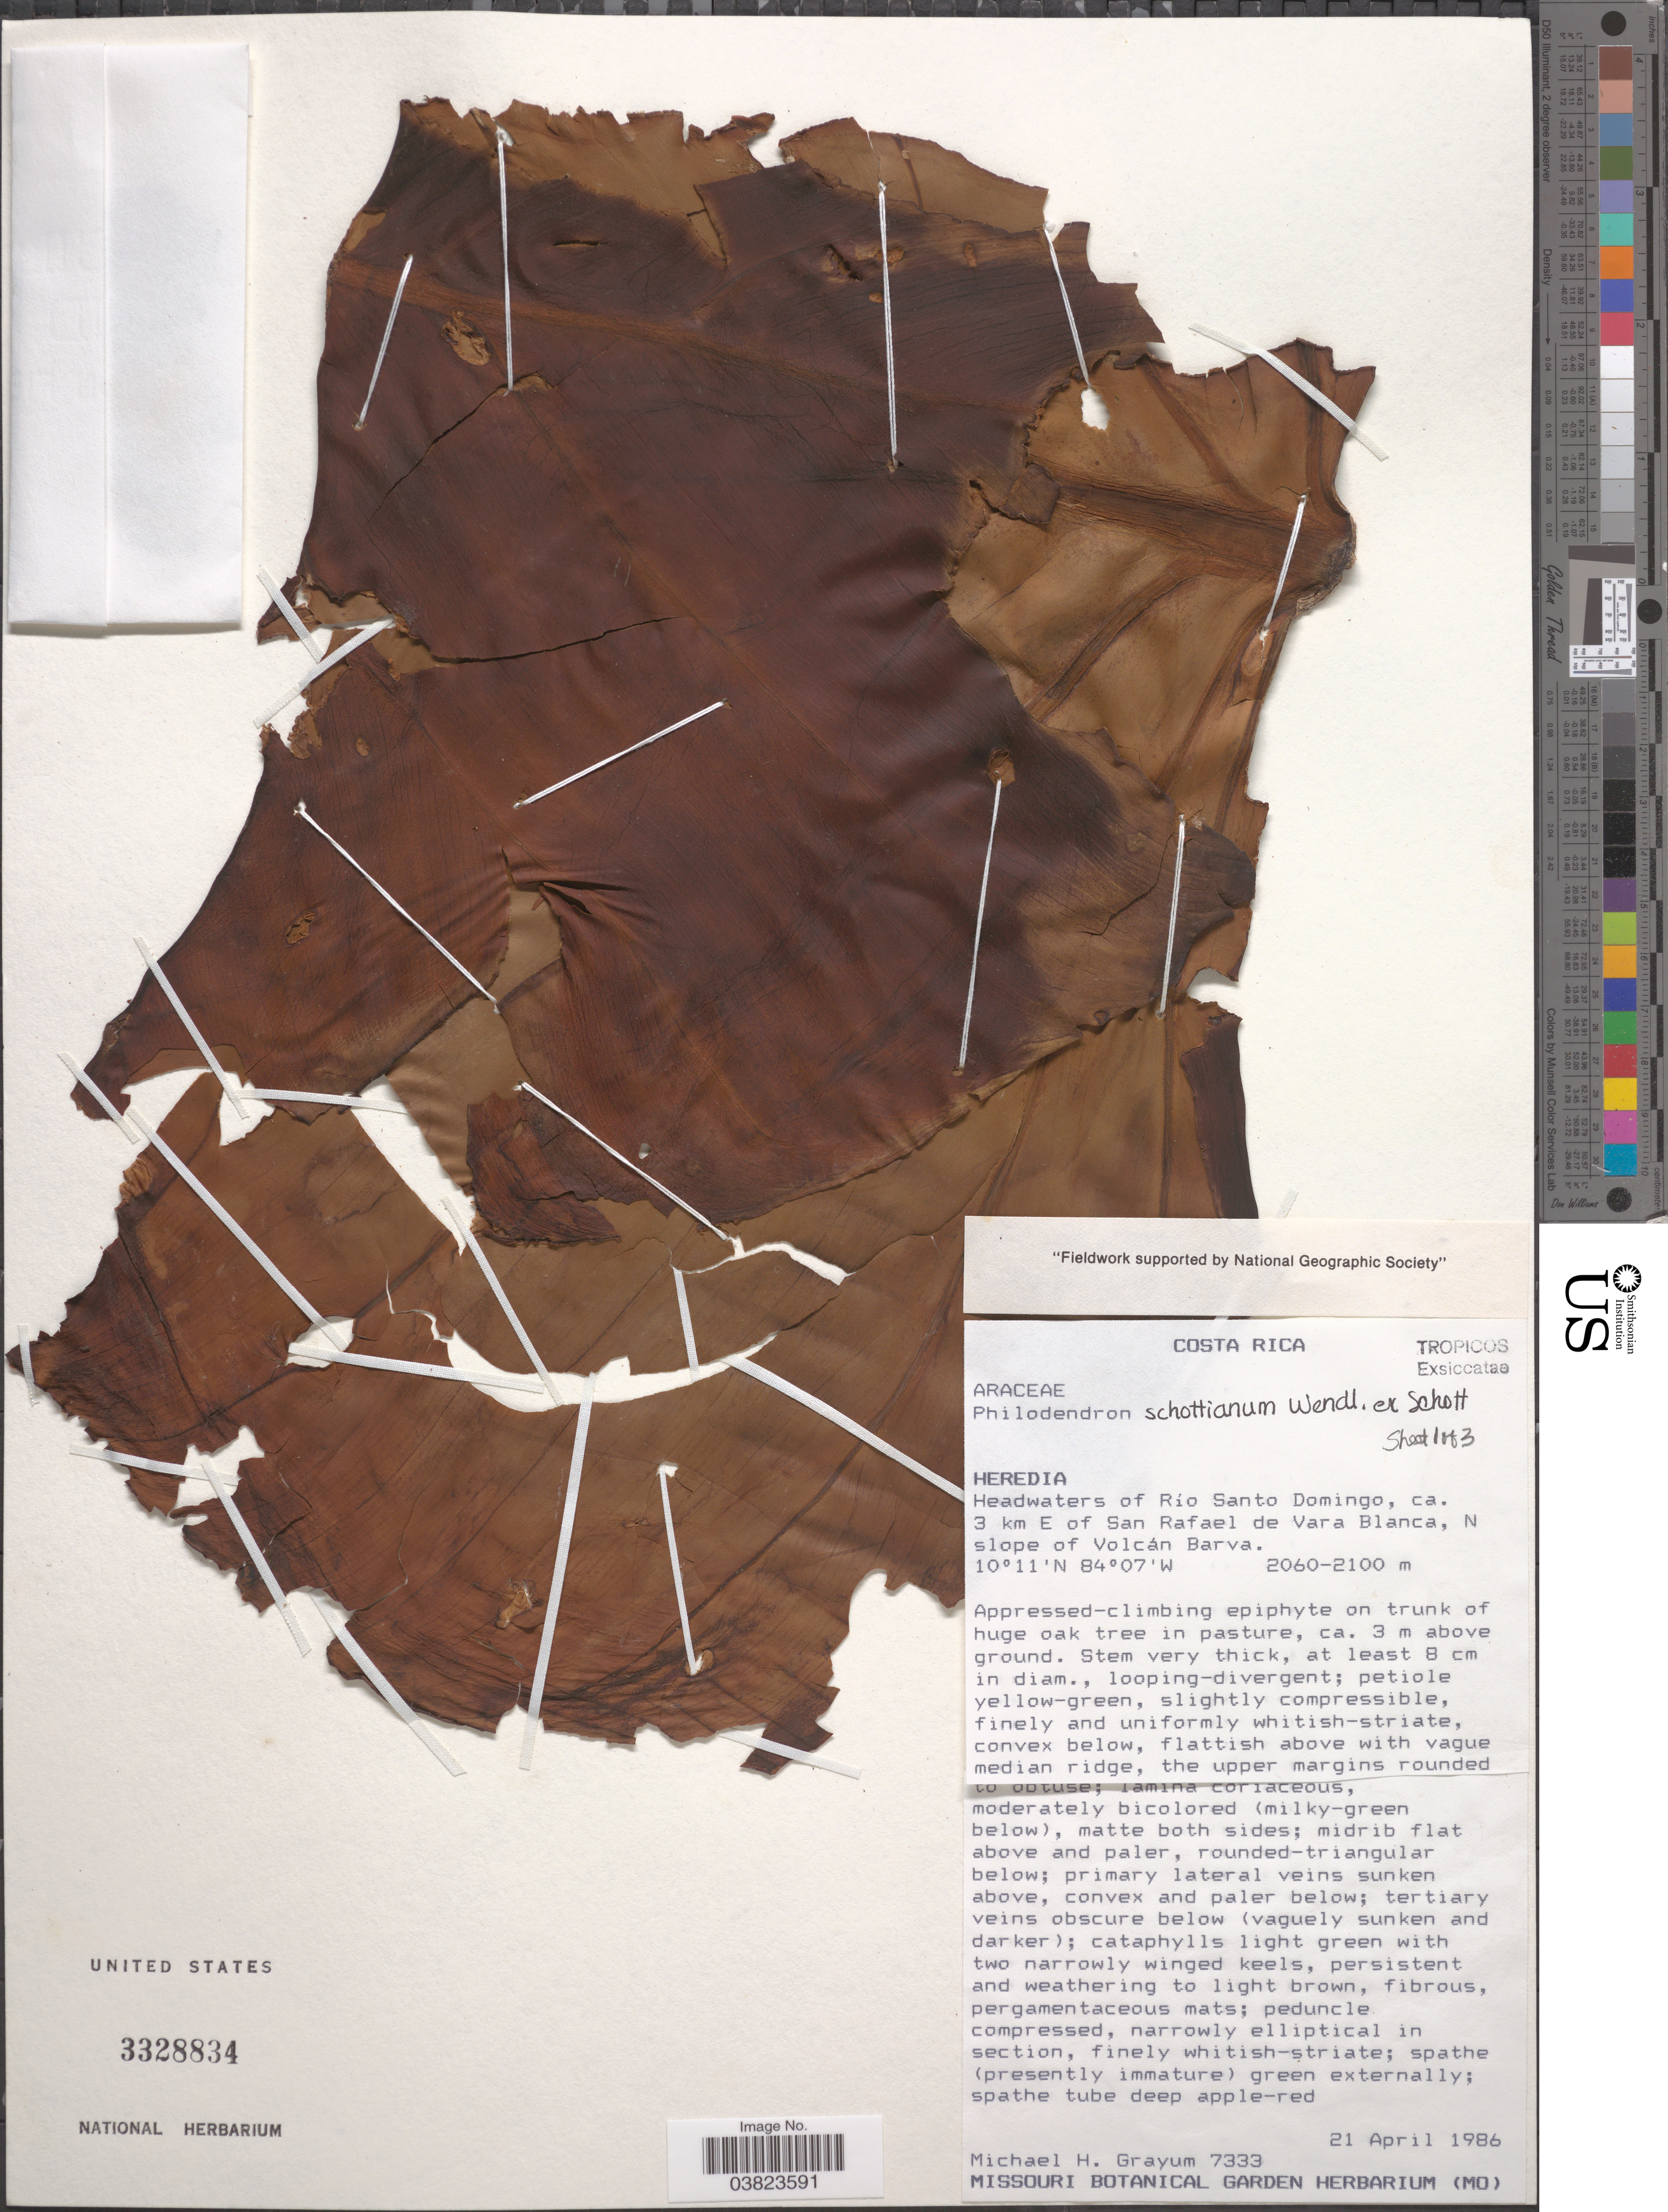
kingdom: Plantae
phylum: Tracheophyta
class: Liliopsida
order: Alismatales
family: Araceae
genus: Philodendron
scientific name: Philodendron schottianum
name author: H. Wendl. ex Schott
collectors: M. H. Grayum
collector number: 7333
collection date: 1986-04-21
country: Costa Rica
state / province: Heredia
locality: Headwaters of Río Santo Domingo, ca. 3 km E of San Rafael de Vara Blanca, N slope of Volcán Barva.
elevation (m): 2060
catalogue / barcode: US 3328834